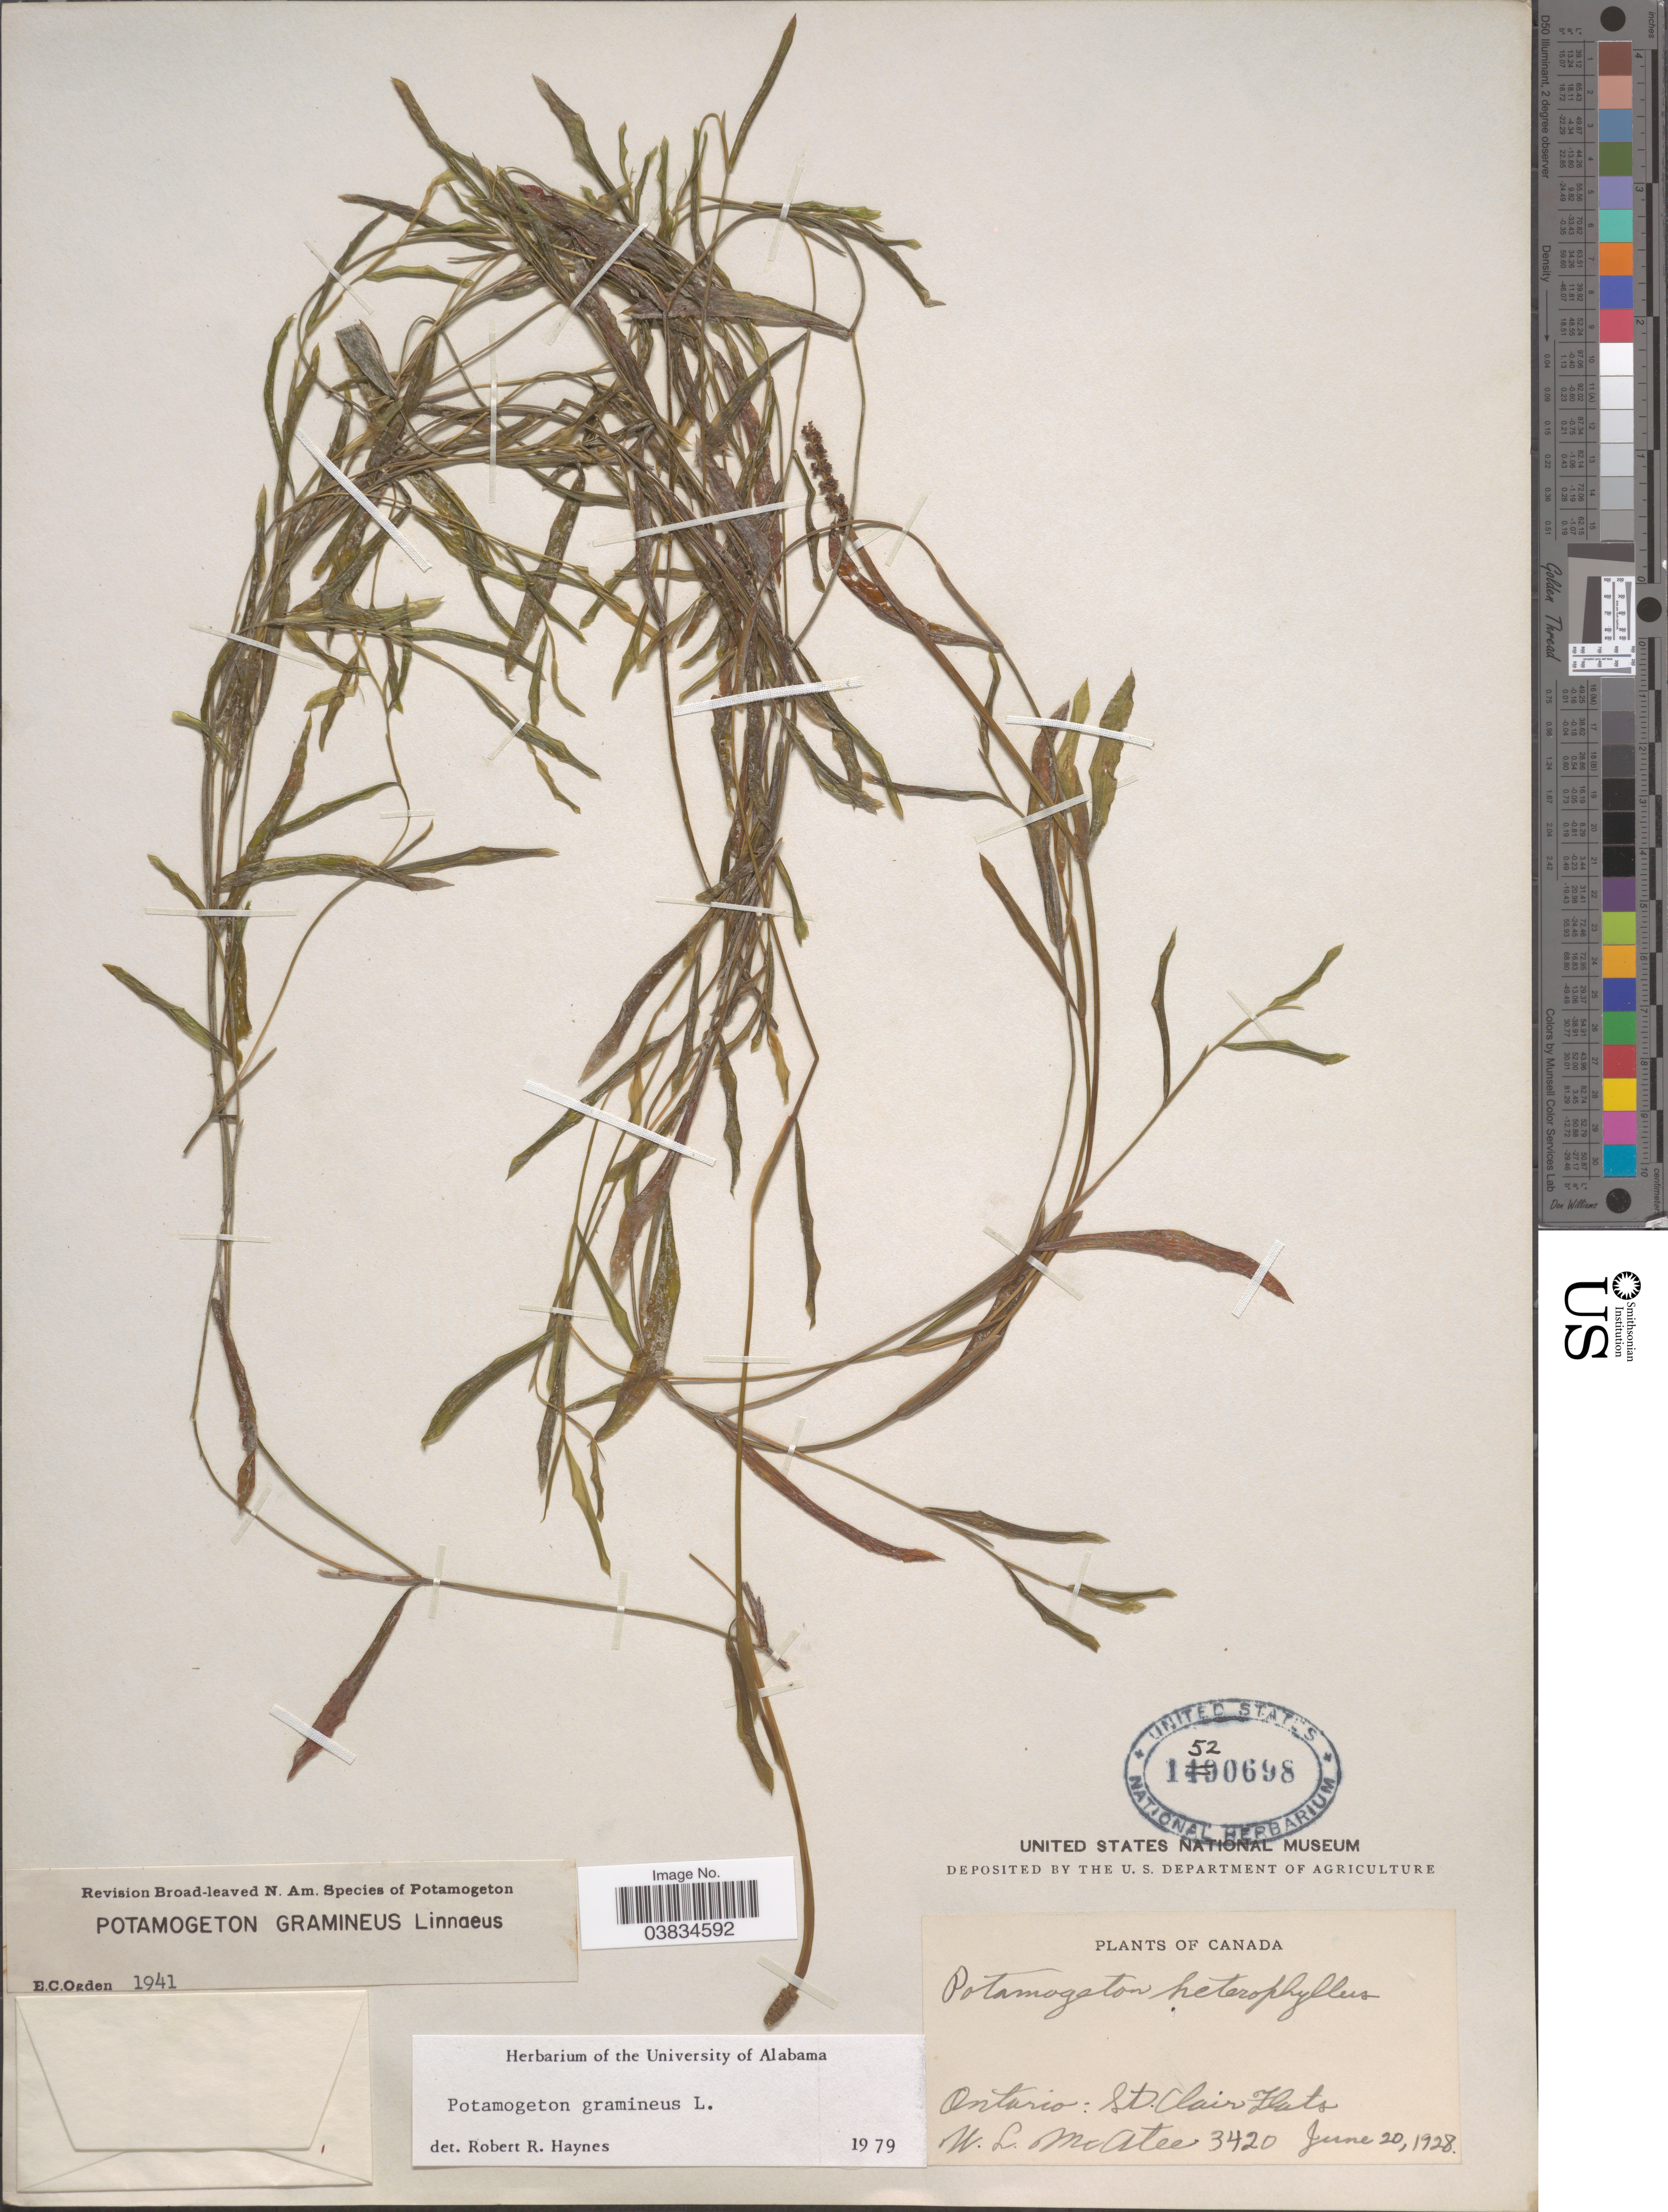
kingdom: Plantae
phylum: Tracheophyta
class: Liliopsida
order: Alismatales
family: Potamogetonaceae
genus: Potamogeton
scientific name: Potamogeton gramineus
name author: L.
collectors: W. McAtee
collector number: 3420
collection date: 1928-06-20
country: Canada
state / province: Ontario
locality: St. Clair Flats.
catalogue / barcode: US 1520698